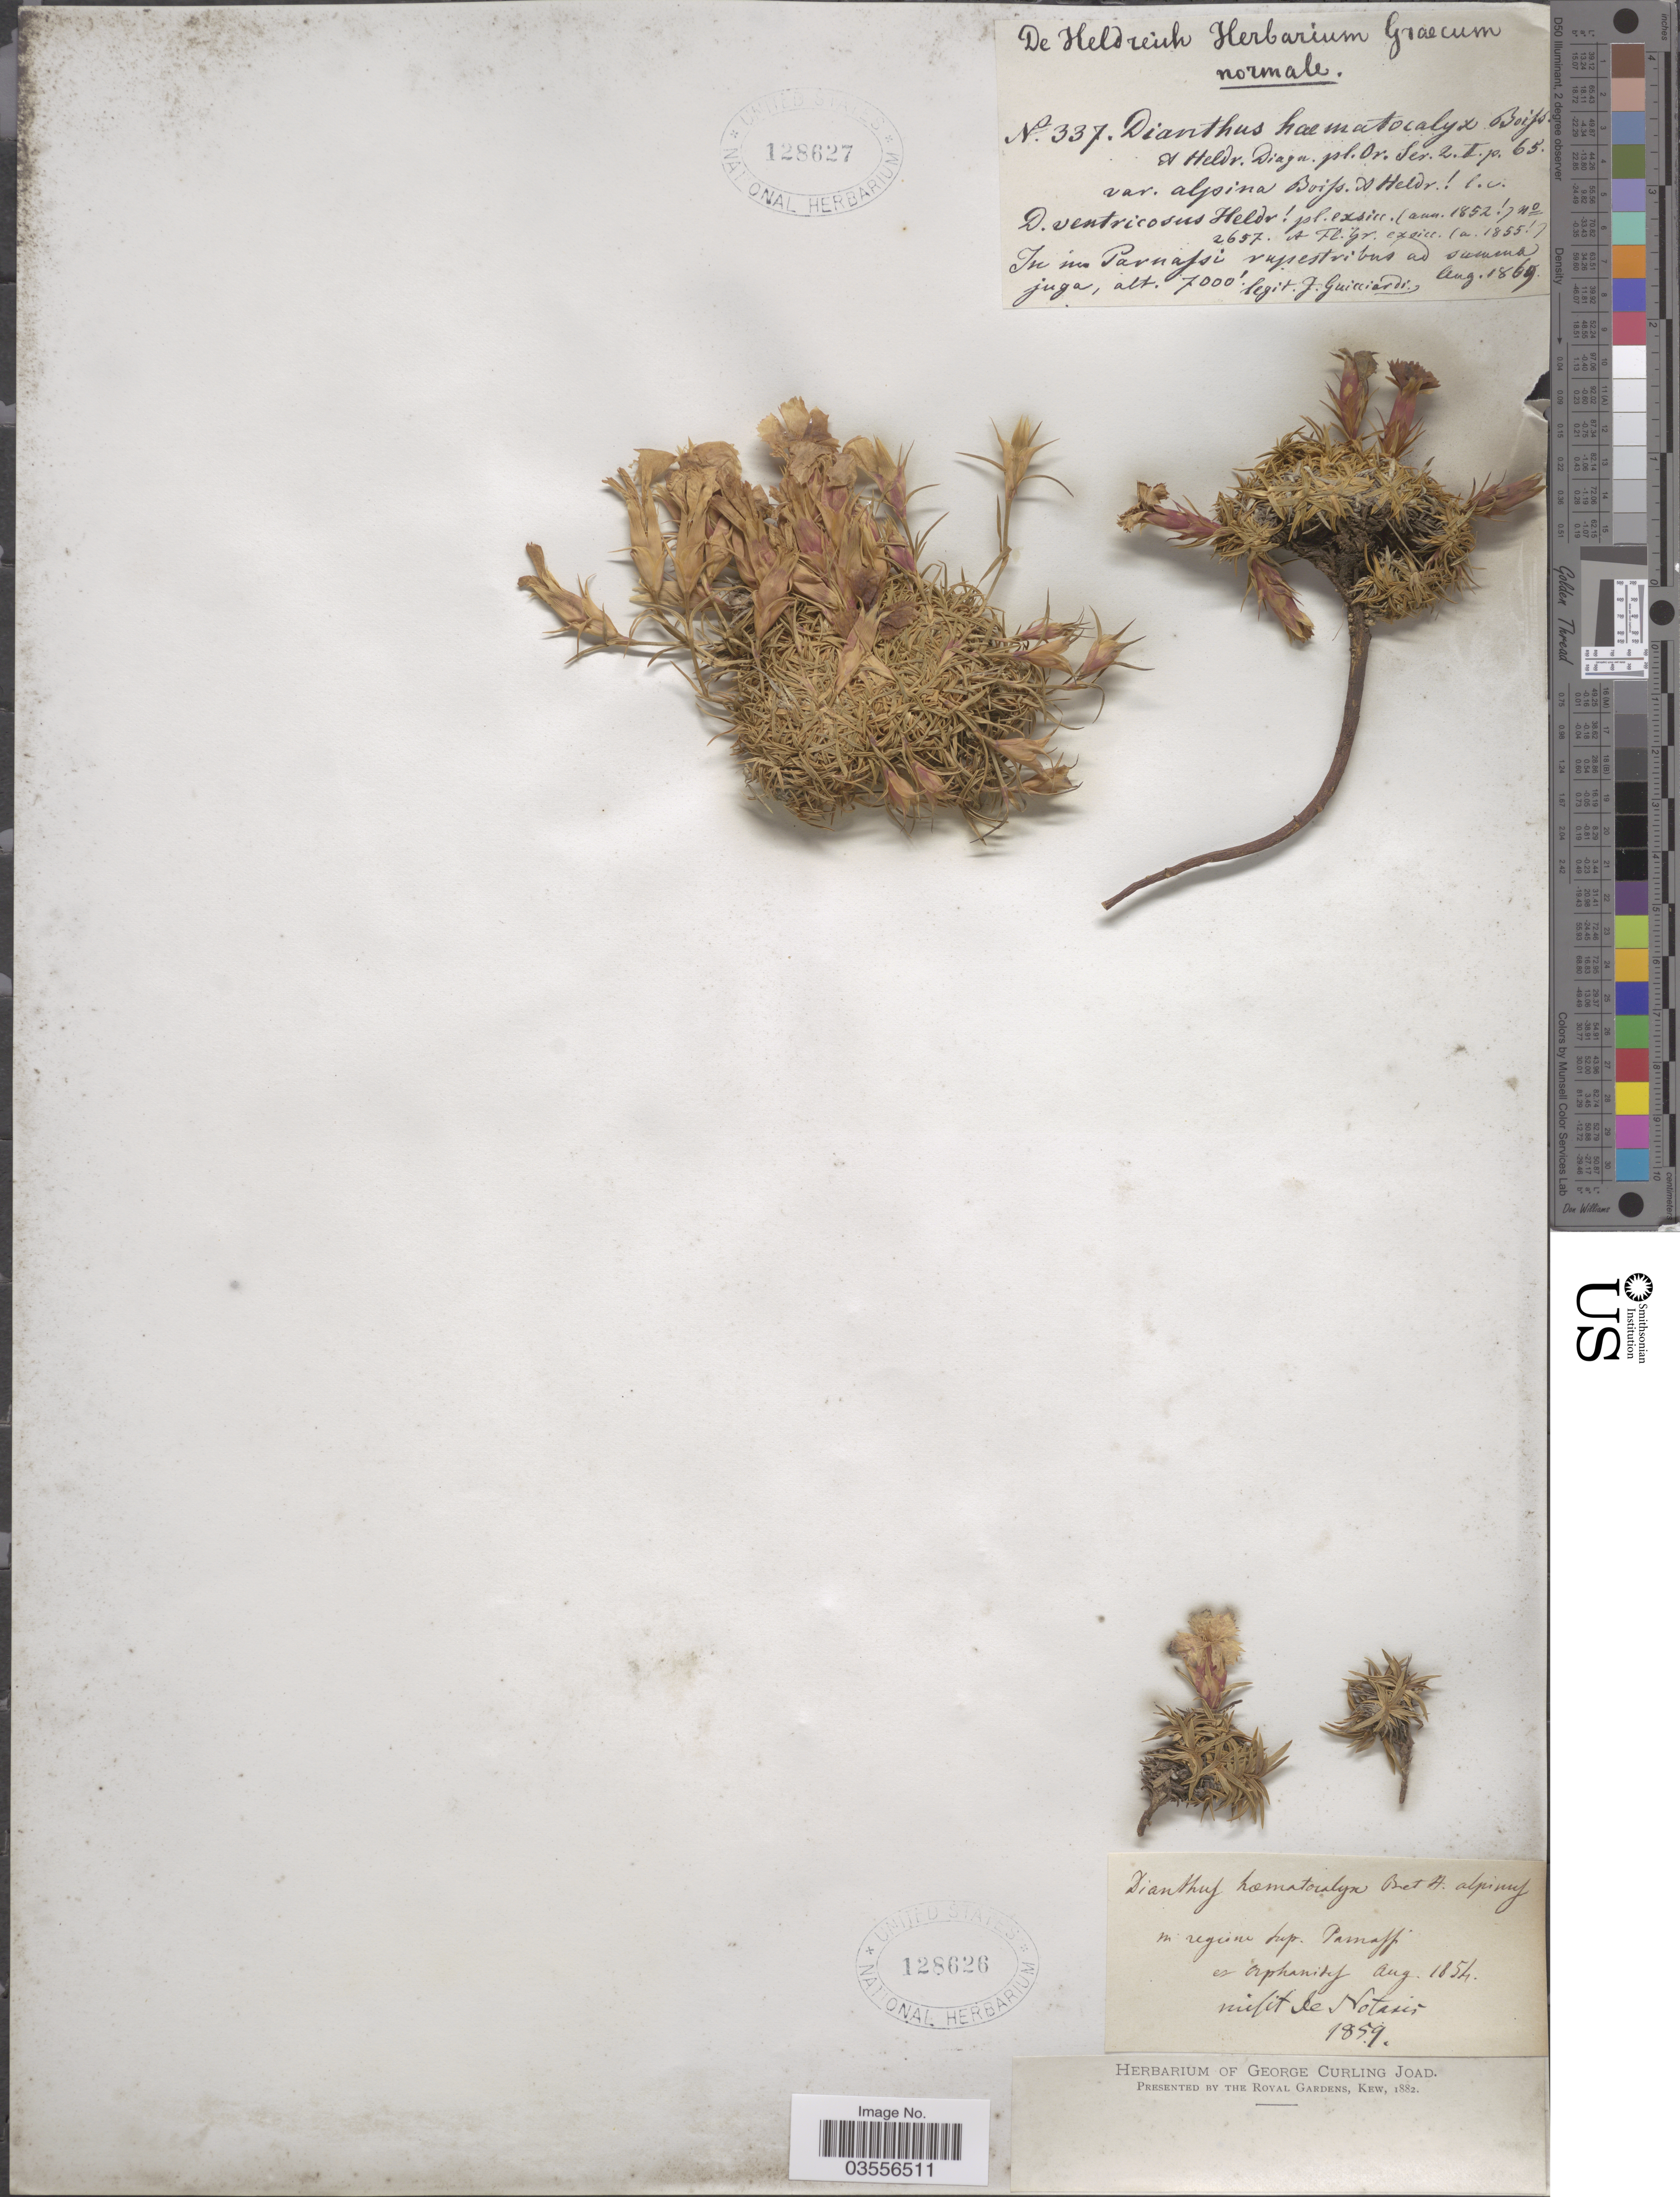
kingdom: Plantae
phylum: Tracheophyta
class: Magnoliopsida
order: Caryophyllales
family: Caryophyllaceae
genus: Dianthus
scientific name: Dianthus haematocalyx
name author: Boiss. & Heldr.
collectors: ex herb. George Curling Joad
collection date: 1854-08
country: France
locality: In regione sup. Parnassi en Orphanitef.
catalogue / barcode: US 128626-2